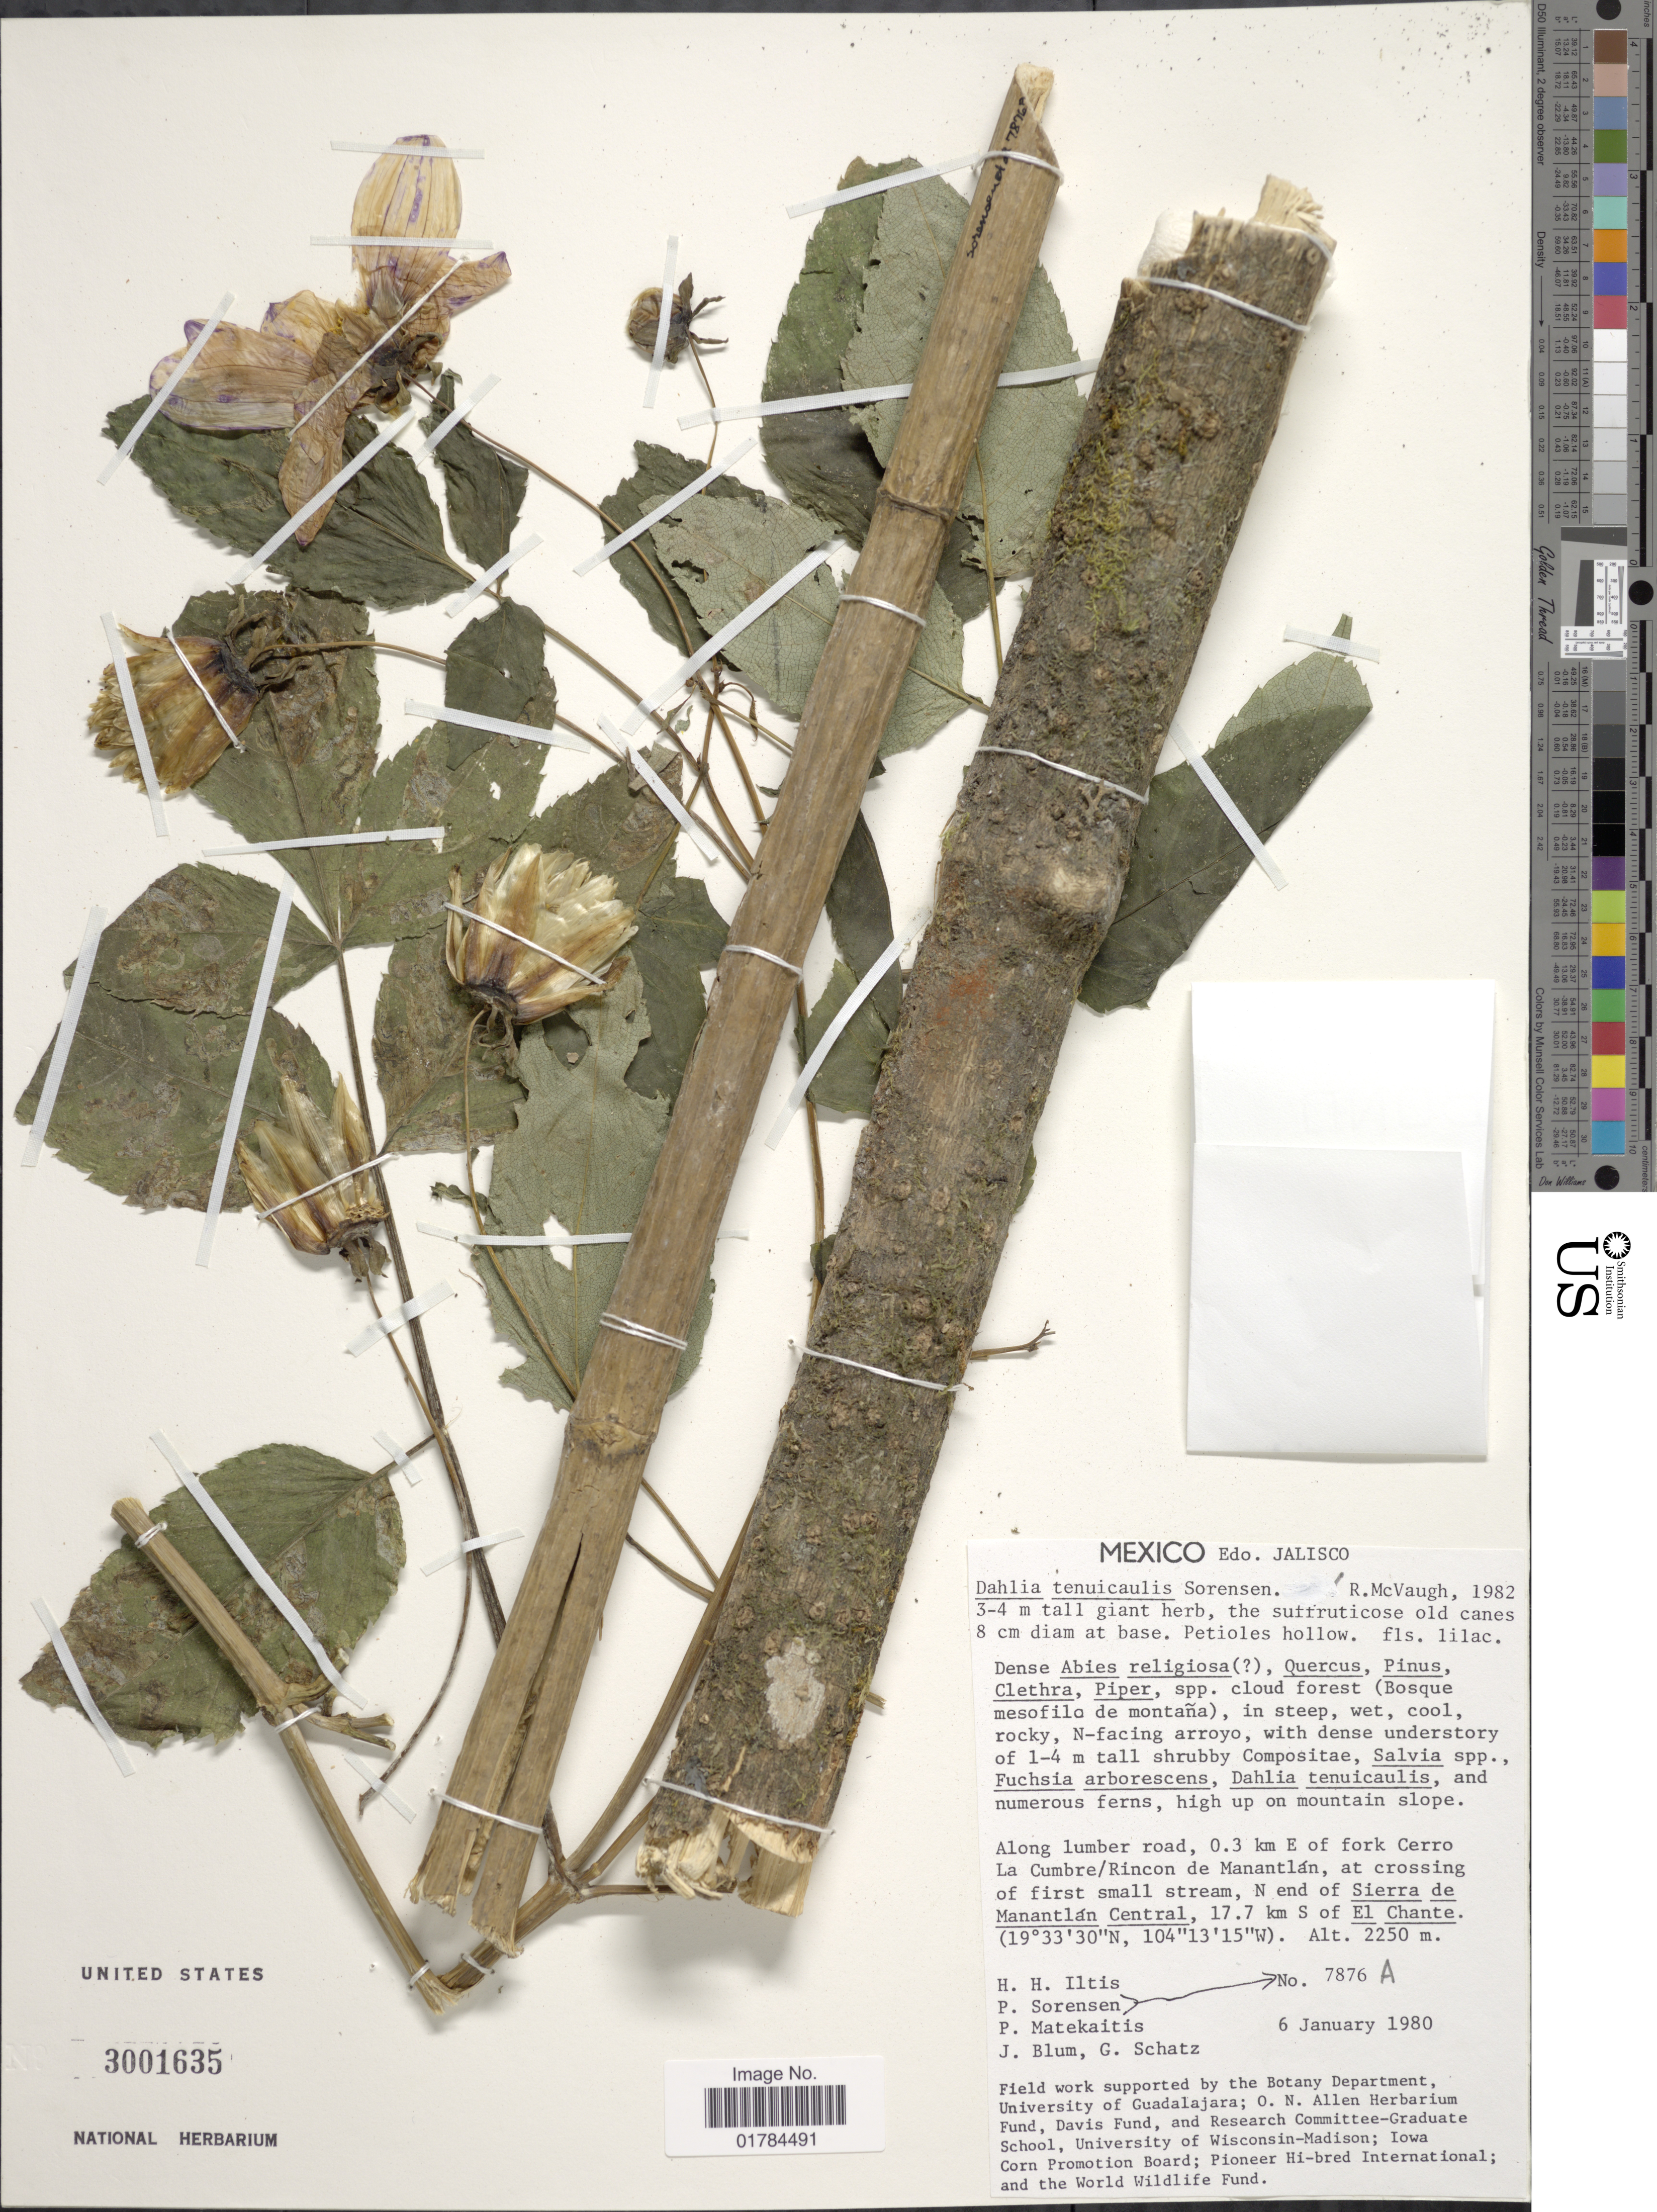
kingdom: Plantae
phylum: Tracheophyta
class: Magnoliopsida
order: Asterales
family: Asteraceae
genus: Dahlia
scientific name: Dahlia tenuicaulis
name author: P.D. Sørensen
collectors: H. H. Iltis, P. Sorensen, P. Matekaitis, J. Blum & G. C. Schatz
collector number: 7876A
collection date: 1980-01-06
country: Mexico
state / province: Jalisco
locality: Along lumber road, 0.3 km E of fork Cerro La Cumbre/Rincon de Manantlan, at crossing of first small stream, N end of Sierra de Manantlan Central, 17.7 km S of El Chante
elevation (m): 2250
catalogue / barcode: US 3001635